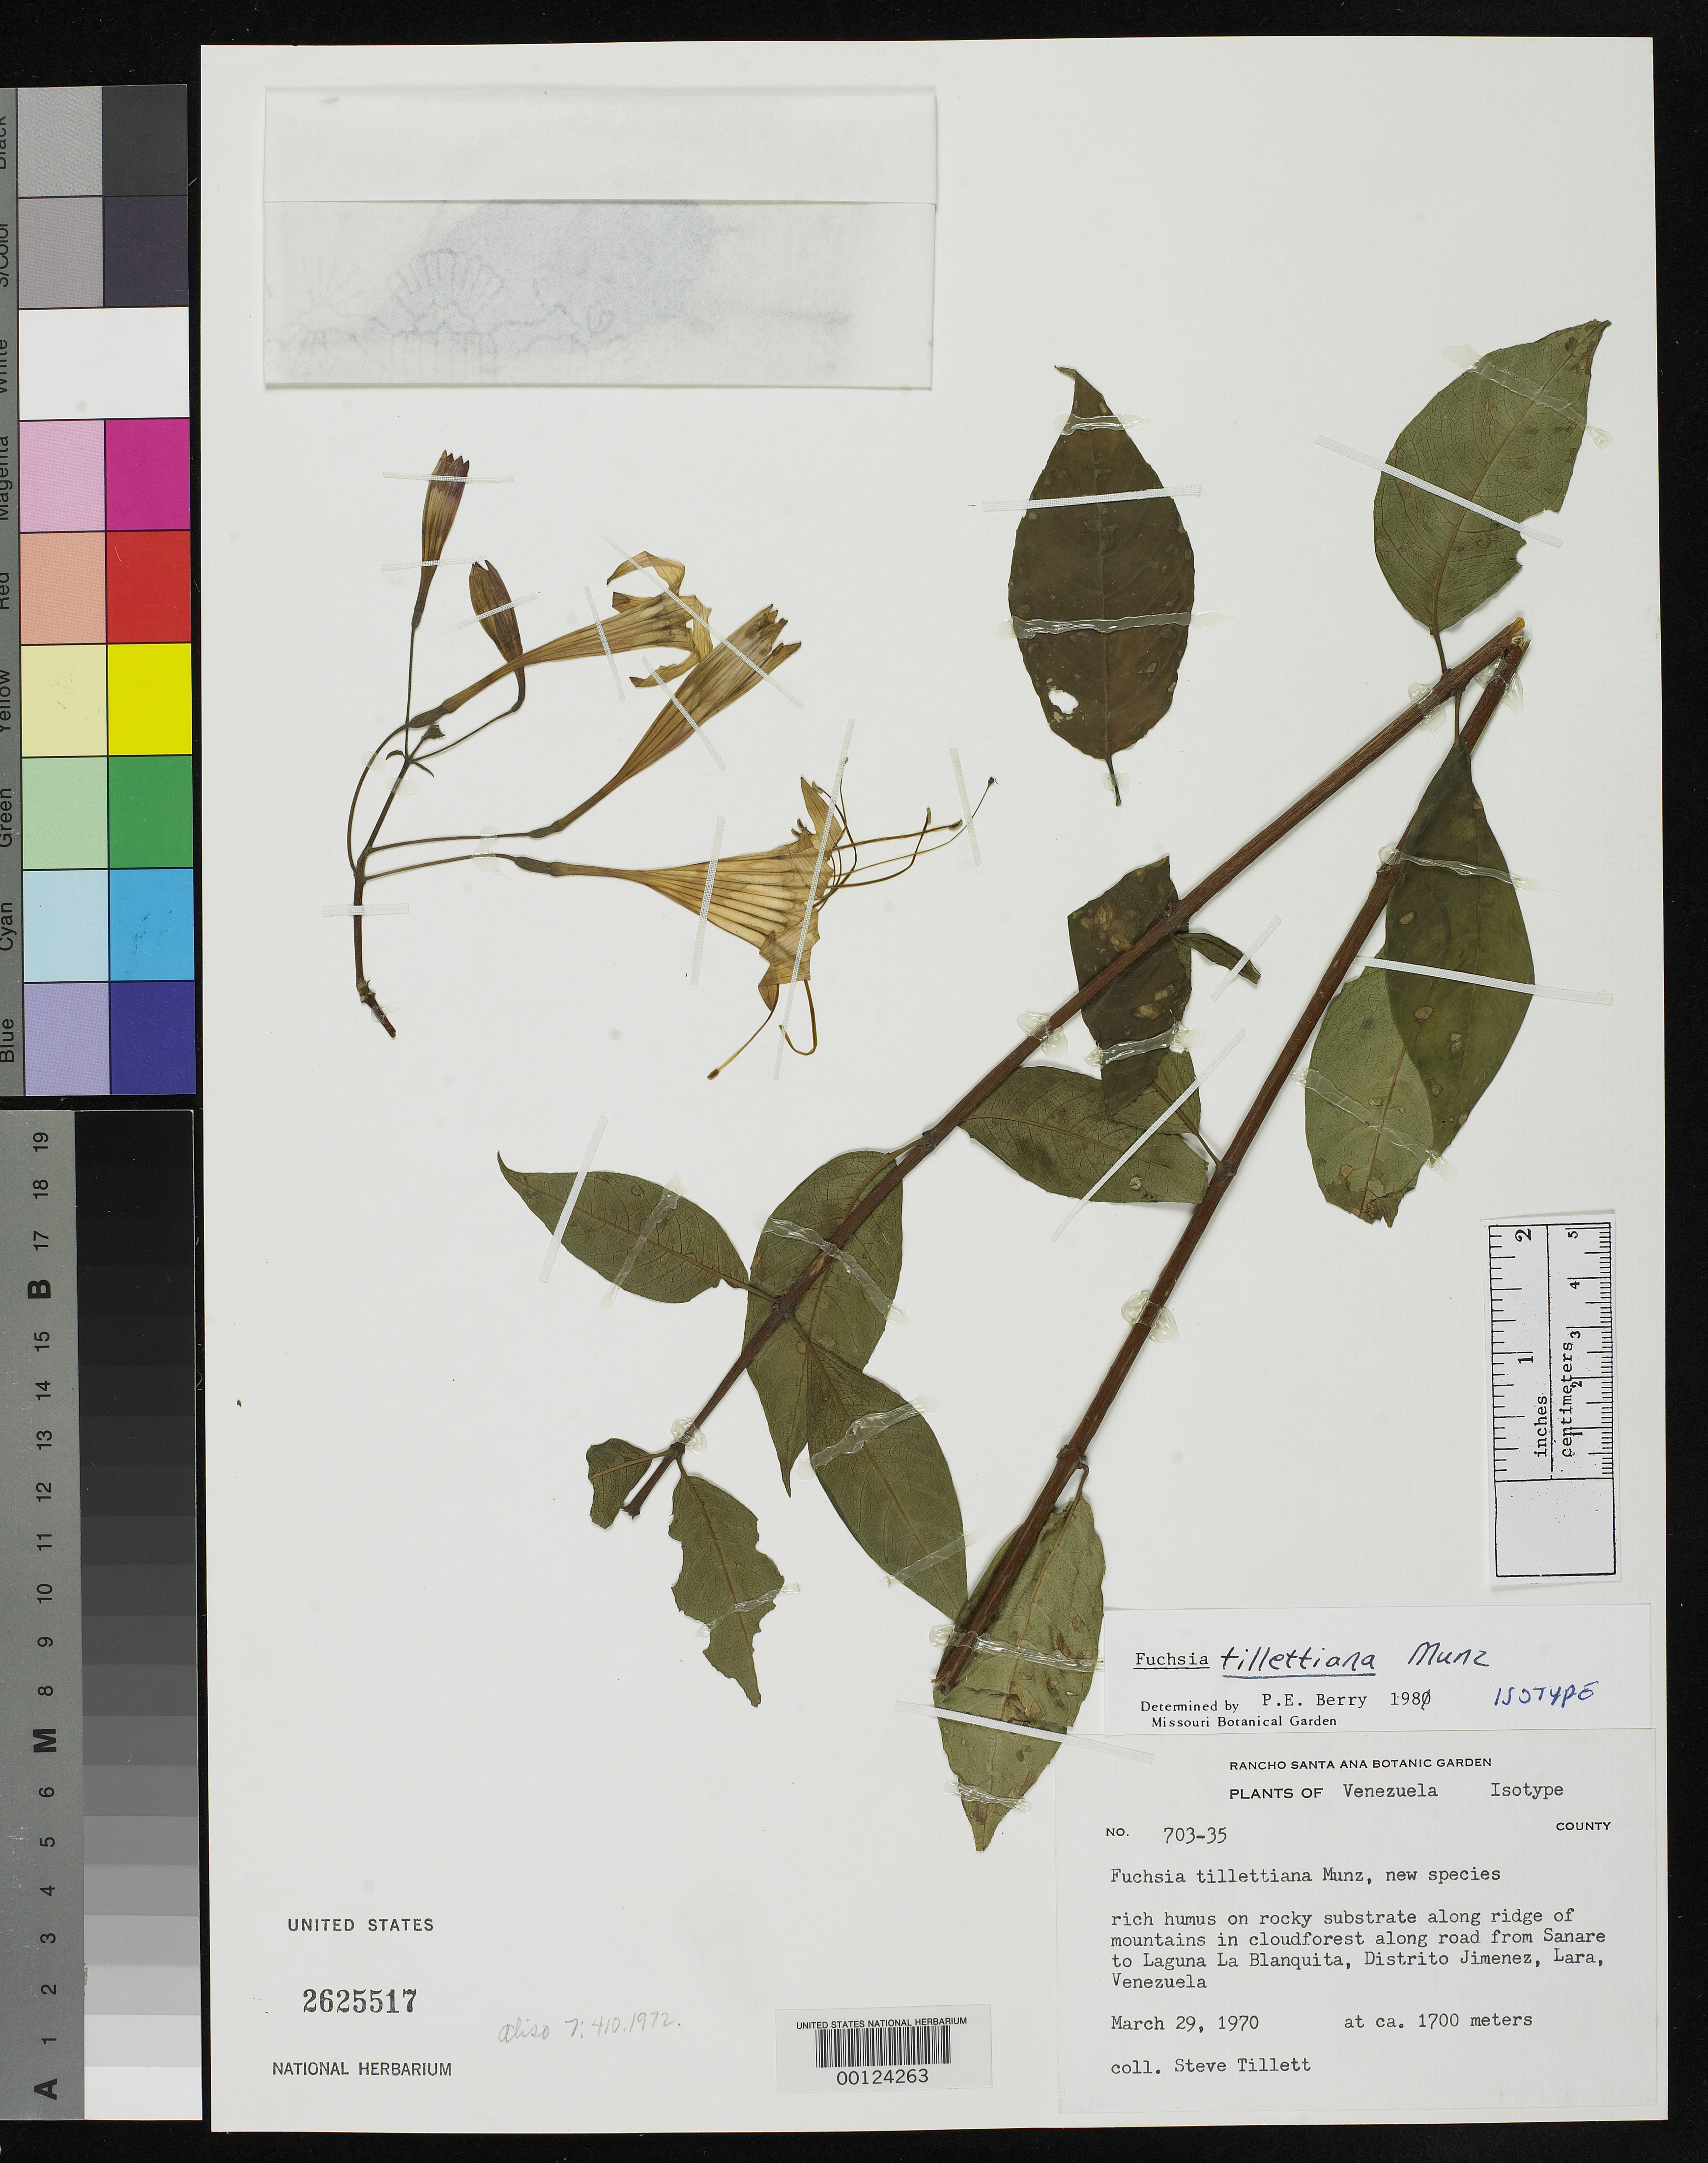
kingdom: Plantae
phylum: Tracheophyta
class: Magnoliopsida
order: Myrtales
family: Onagraceae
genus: Fuchsia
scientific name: Fuchsia tillettiana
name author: Munz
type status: Isotype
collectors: S. S. Tillett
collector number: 703-35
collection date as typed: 29 Mar 1970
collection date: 1970-03-29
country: Venezuela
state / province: Lara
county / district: Jiménez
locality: Laguna La Blanquita, road from Sanare; alt.1700 m.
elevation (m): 1700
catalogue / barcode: US 2625517